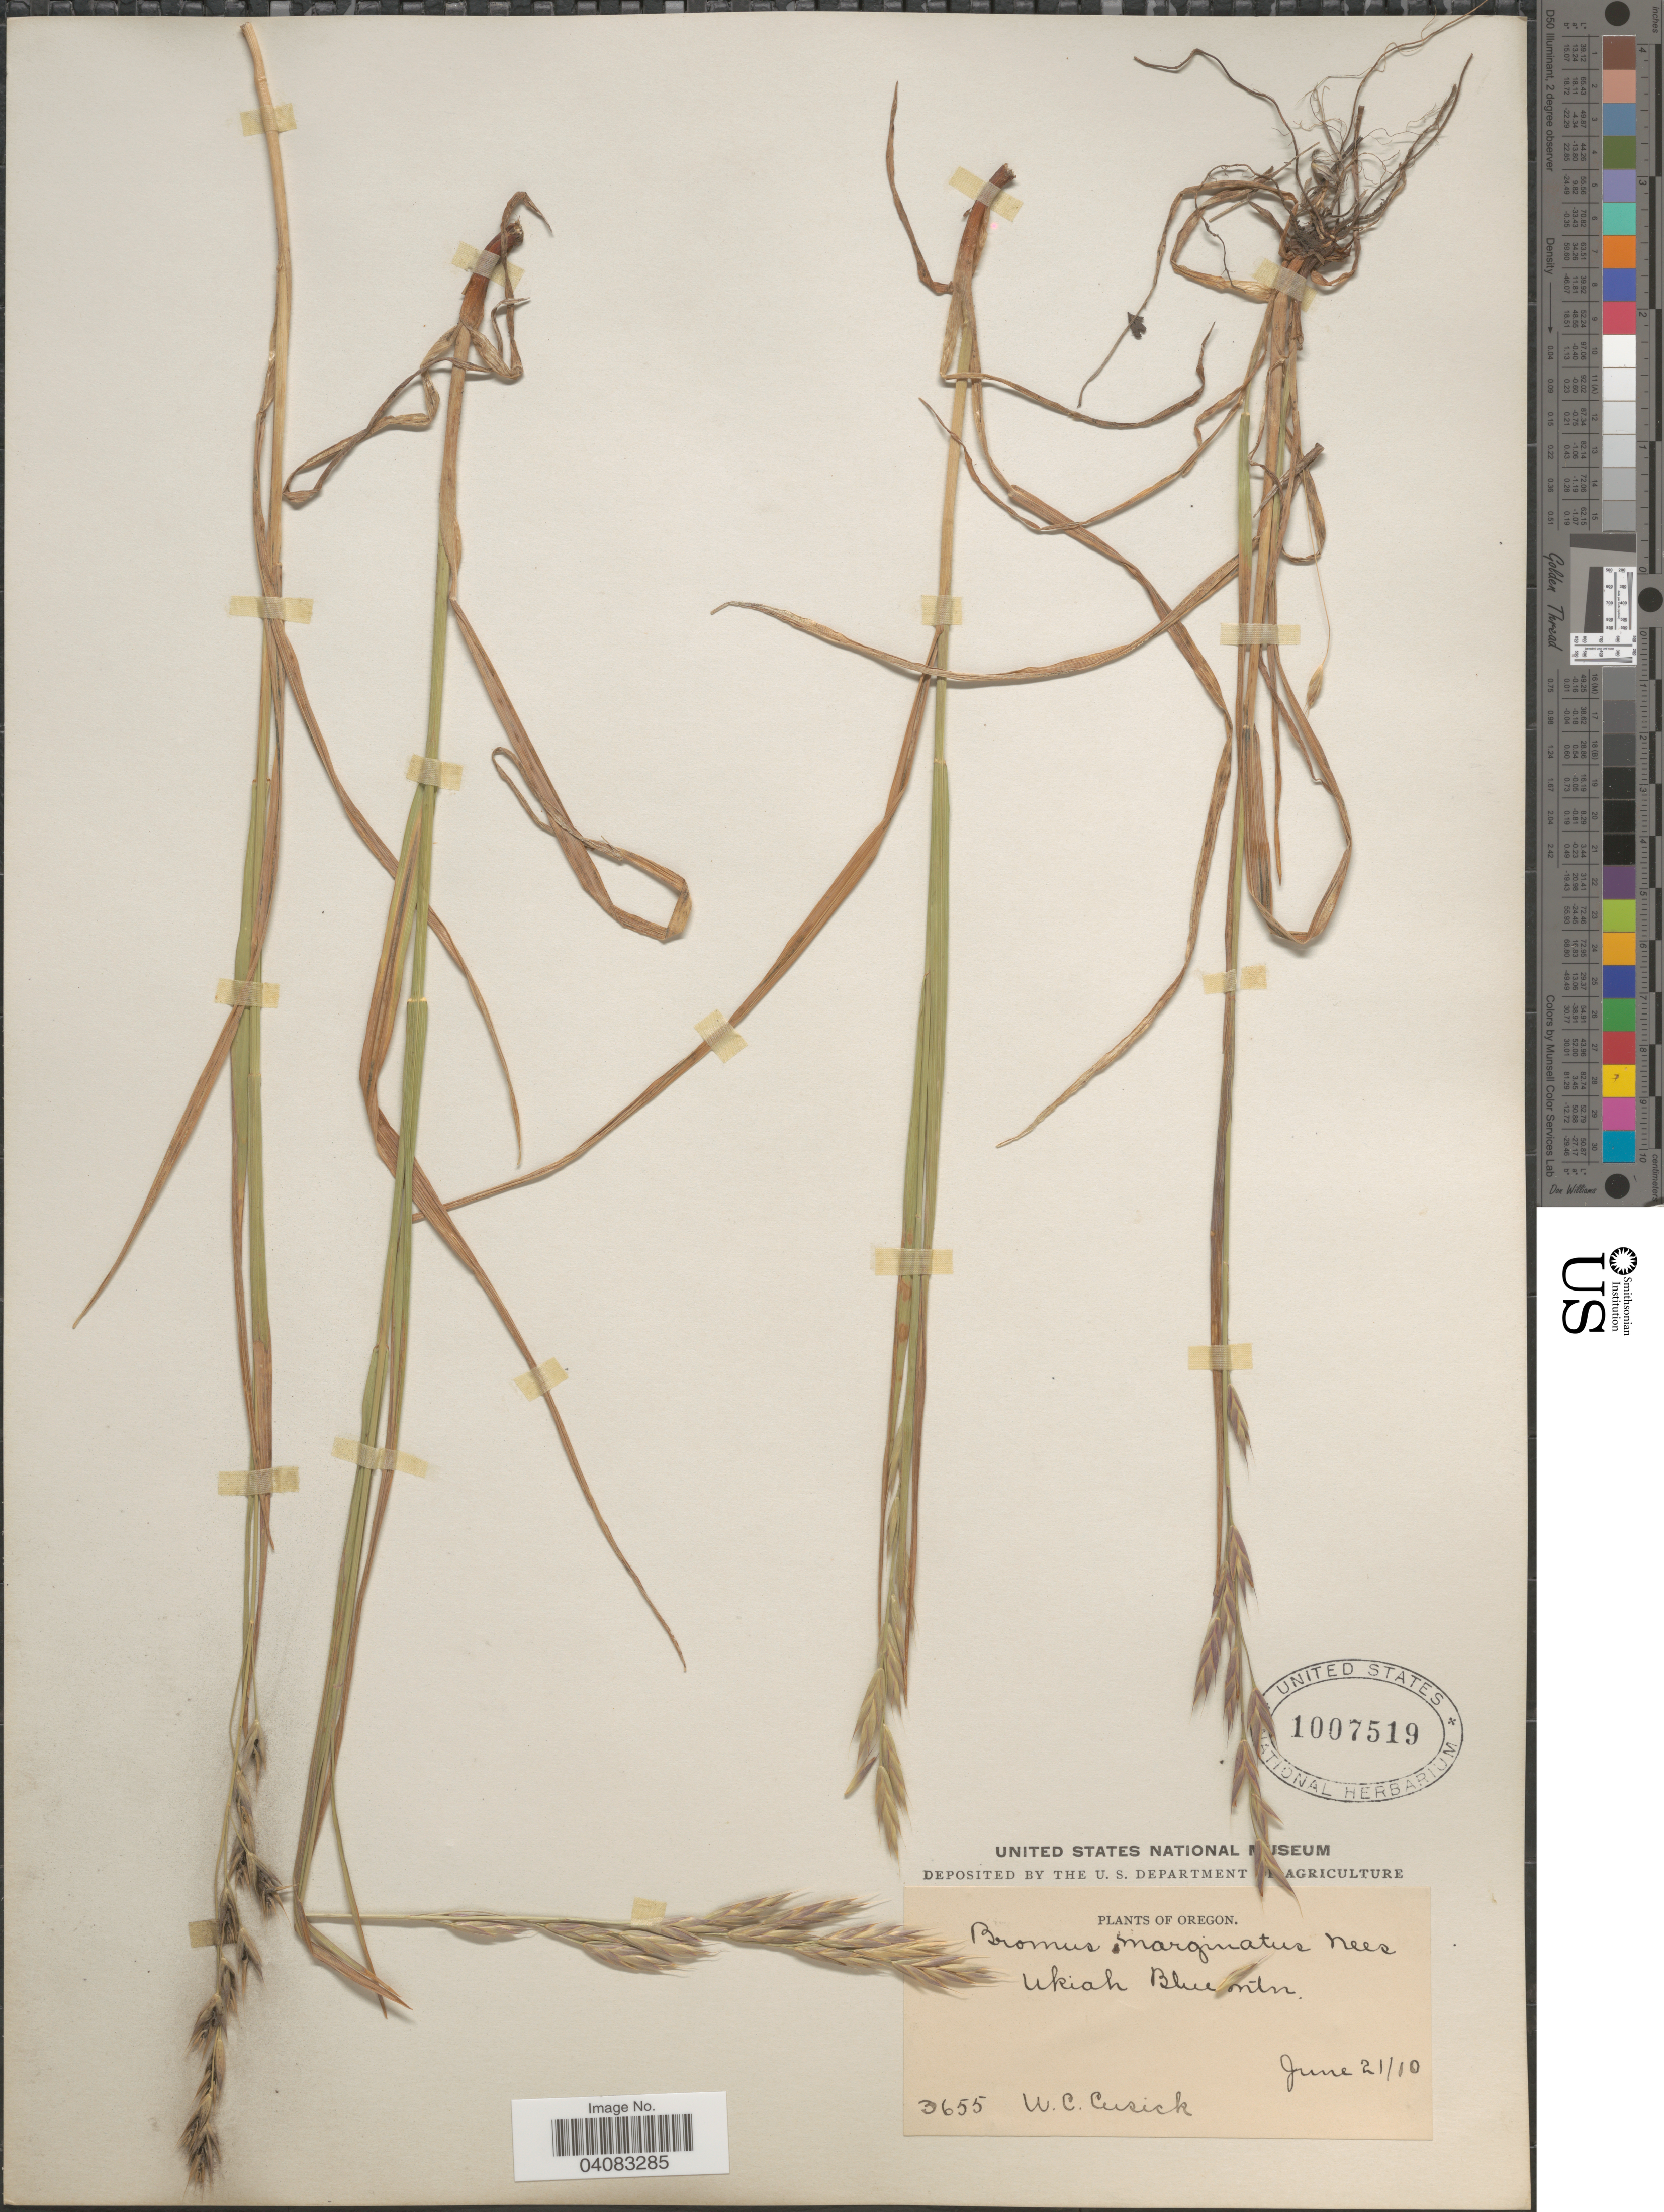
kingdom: Plantae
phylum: Tracheophyta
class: Liliopsida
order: Poales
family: Poaceae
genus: Bromus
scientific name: Bromus marginatus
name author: Nees ex Steud.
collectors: W. C. Cusick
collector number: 3655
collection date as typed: Transcribed d/m/y: 21/6/10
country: United States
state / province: Oregon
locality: Ukiah Blue Mtn.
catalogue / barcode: US 1007519